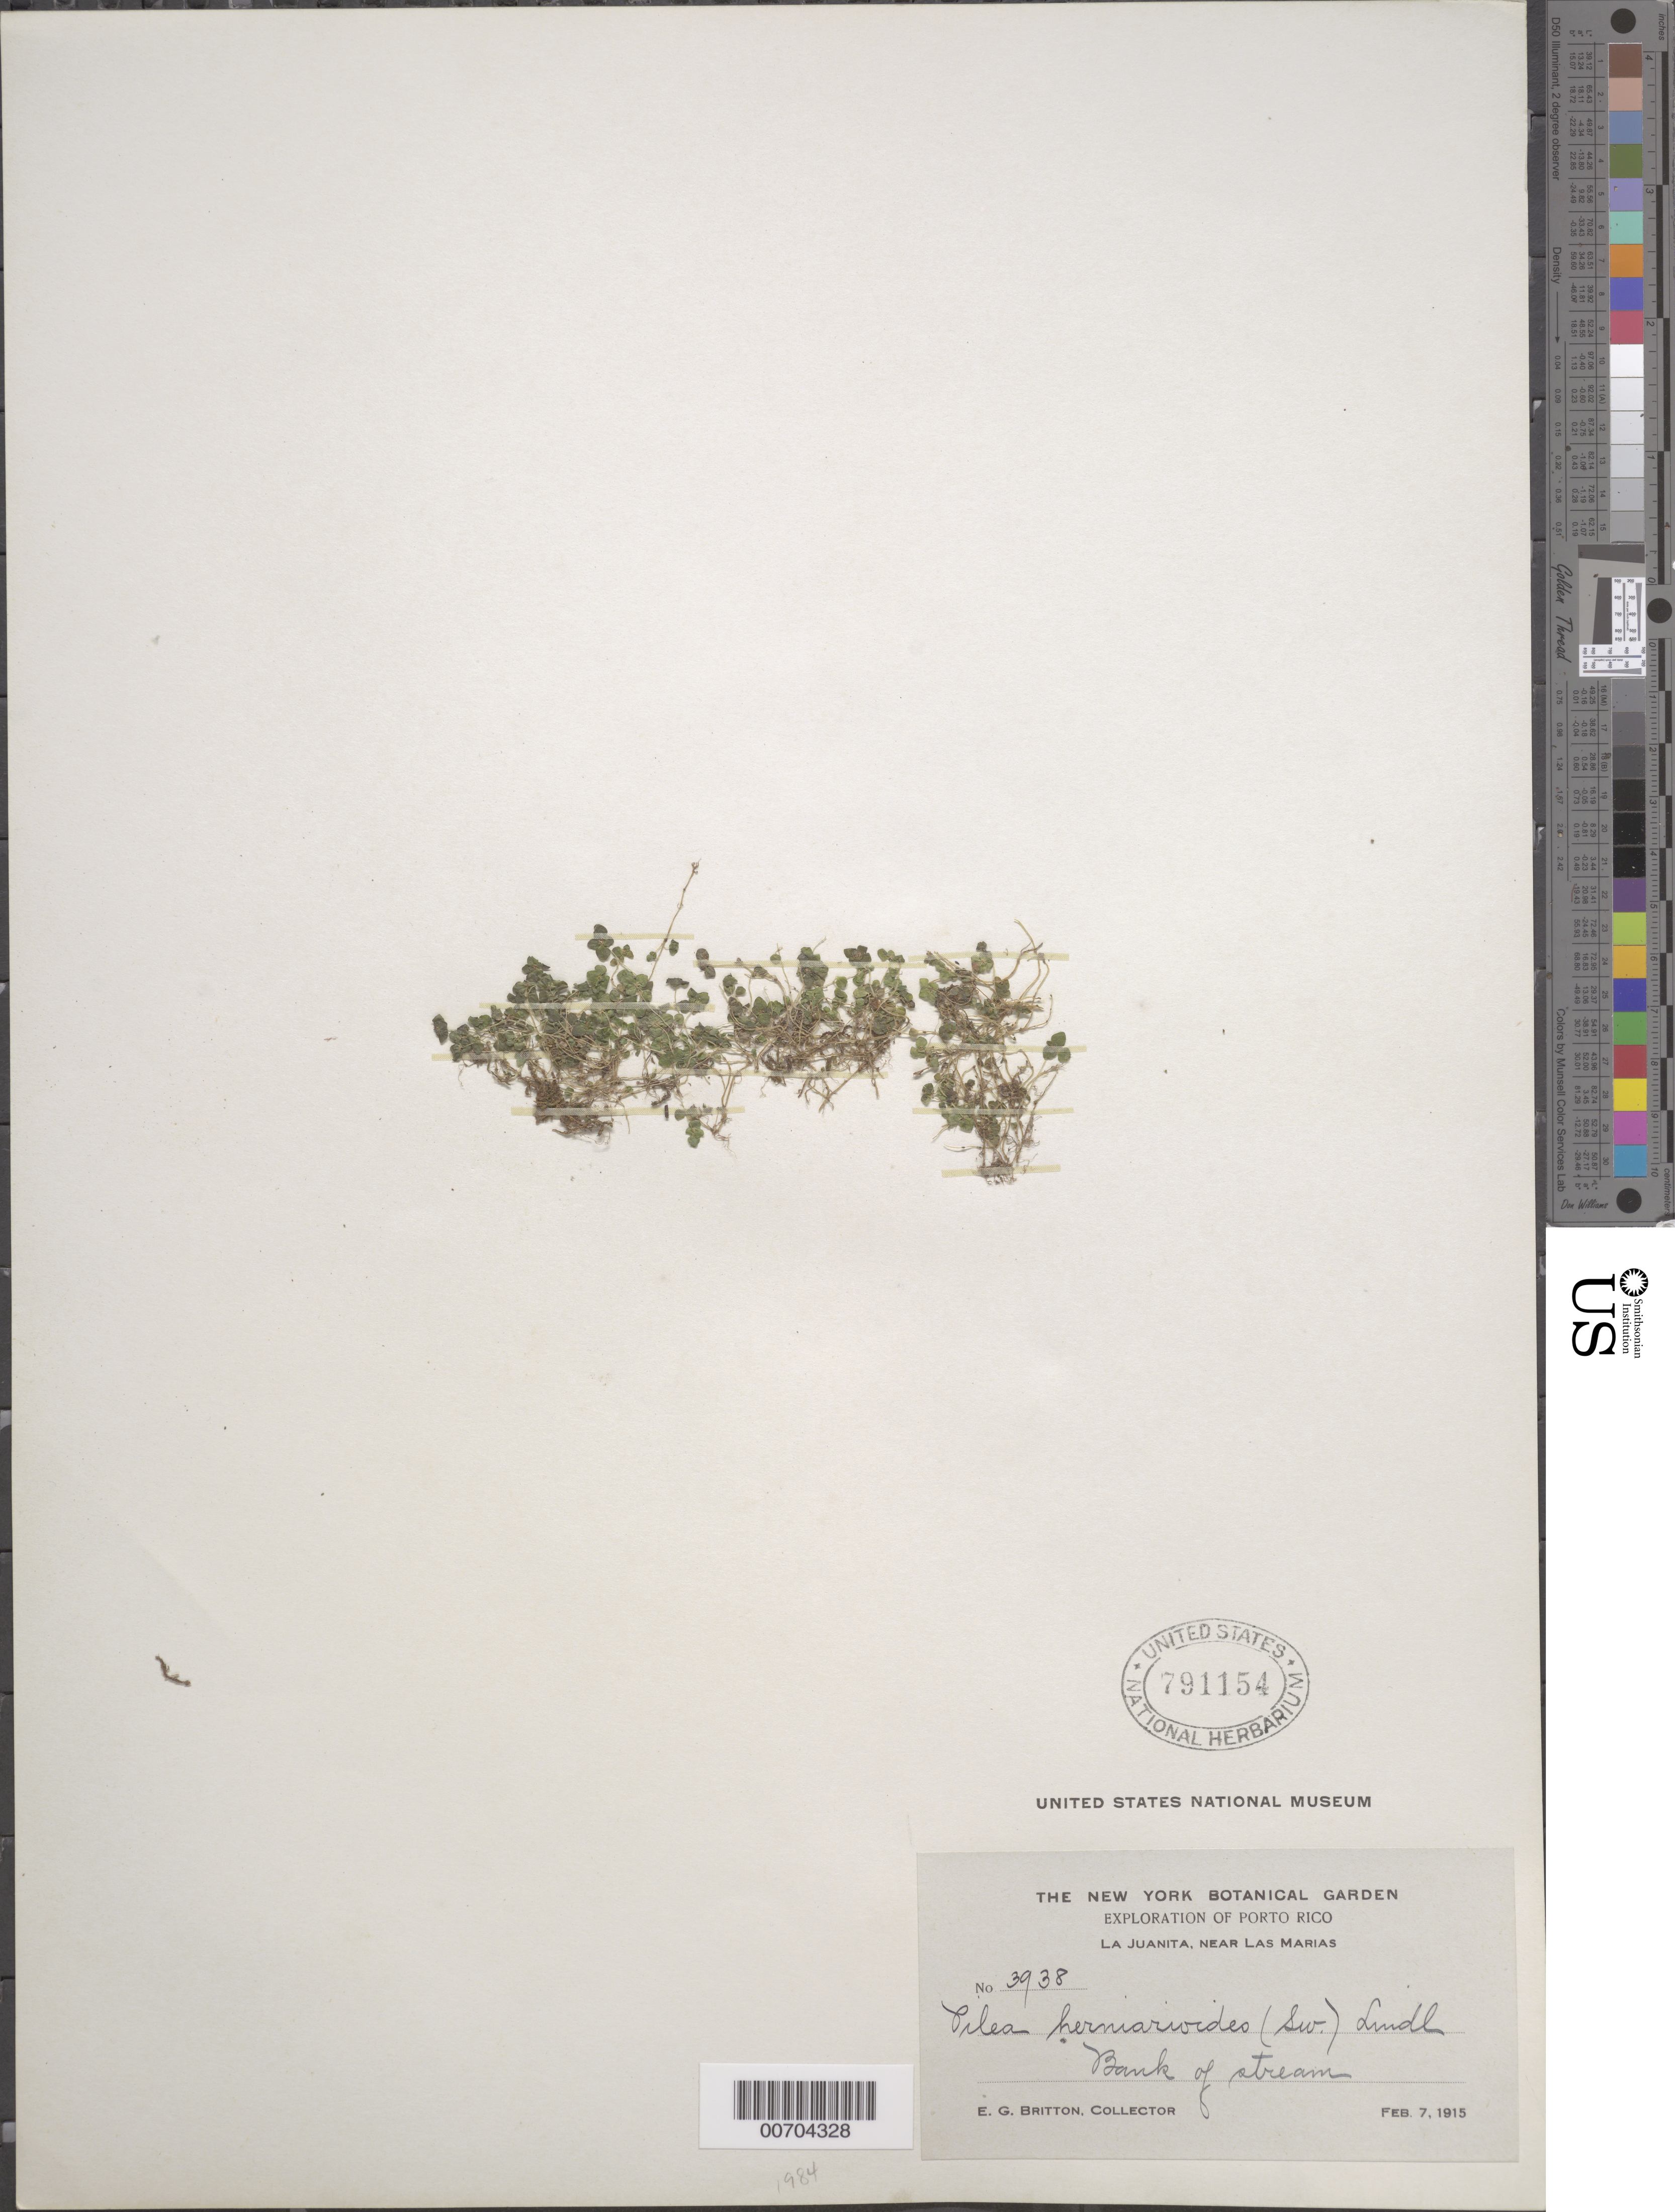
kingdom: Plantae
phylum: Tracheophyta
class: Magnoliopsida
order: Rosales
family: Urticaceae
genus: Pilea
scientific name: Pilea herniarioides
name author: (Sw.) Lindl.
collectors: E. G. Britton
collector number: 3938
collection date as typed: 07 Feb 1915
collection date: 1915-02-07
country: Puerto Rico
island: Greater Antilles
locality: La Juanita, Las Marias, near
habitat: Bank of stream.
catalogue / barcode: US 791154